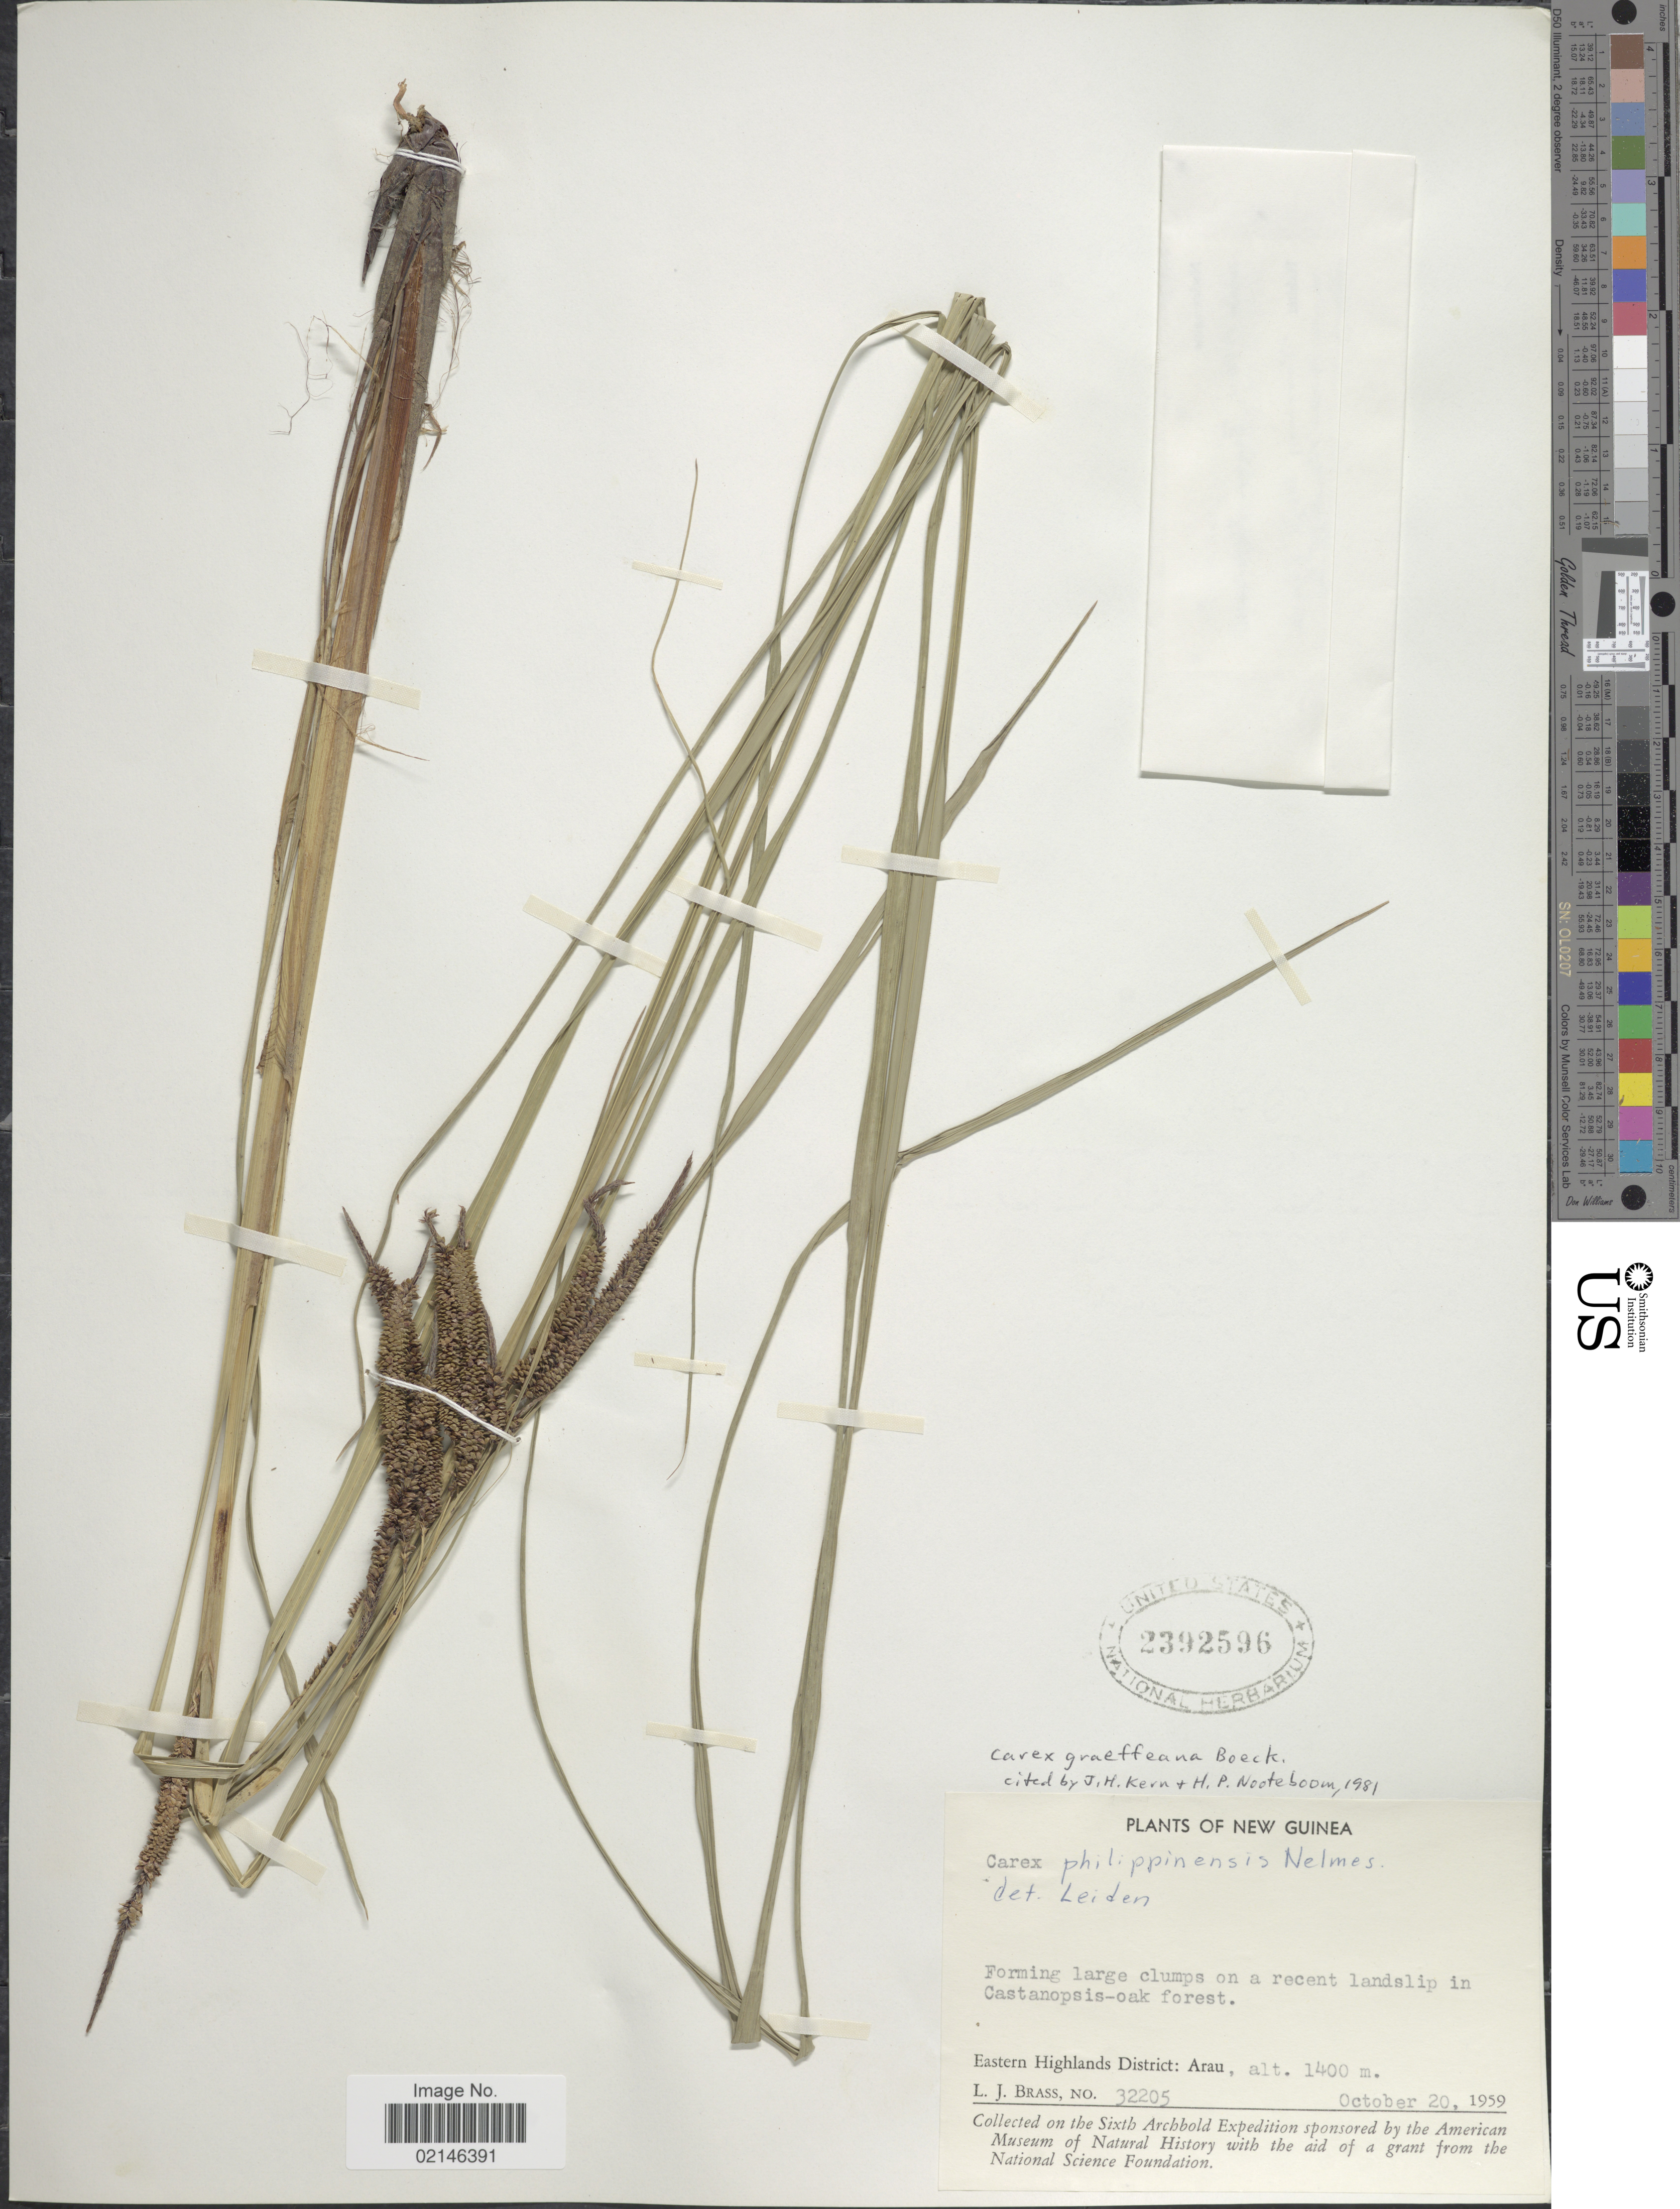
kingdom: Plantae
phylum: Tracheophyta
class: Liliopsida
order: Poales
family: Cyperaceae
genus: Carex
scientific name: Carex graeffeana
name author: Boeckeler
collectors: L. J. Brass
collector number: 32205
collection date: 1959-10-20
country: Papua New Guinea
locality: New Guinea, Eastern Highlands District: Arau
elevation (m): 1400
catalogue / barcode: US 2392596